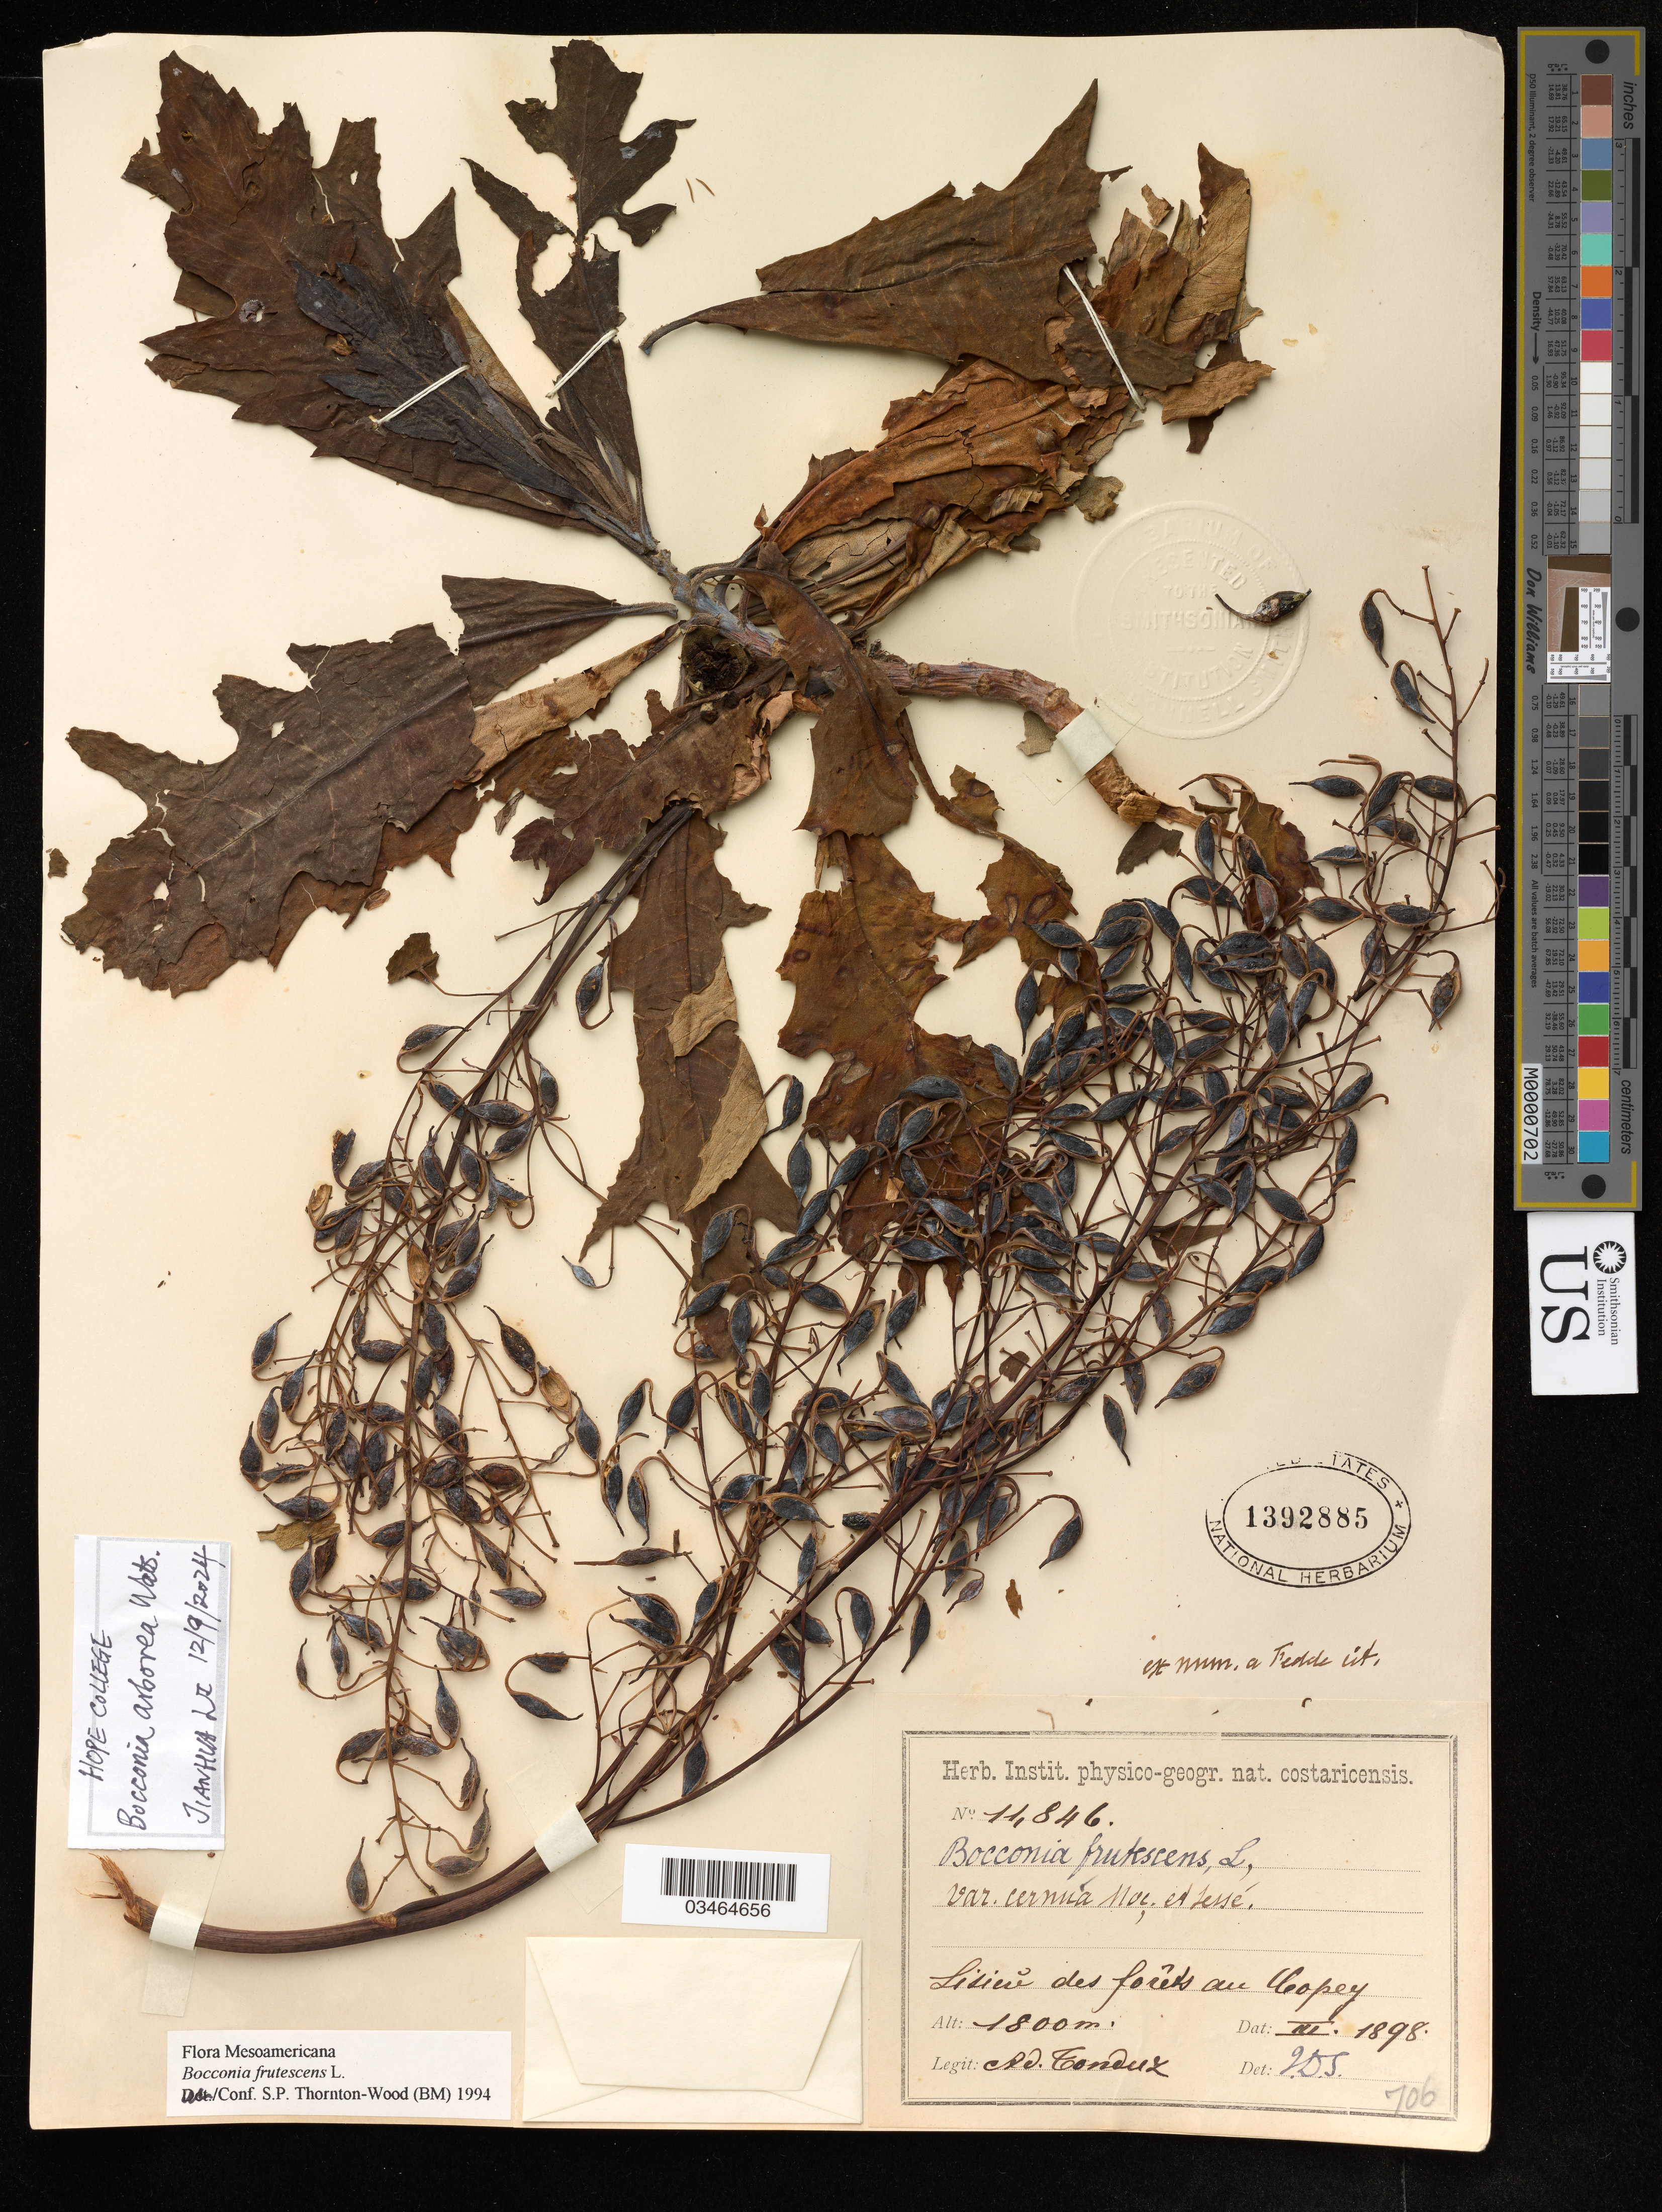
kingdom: Plantae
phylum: Tracheophyta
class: Magnoliopsida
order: Ranunculales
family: Papaveraceae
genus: Bocconia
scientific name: Bocconia arborea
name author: S. Watson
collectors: A. Tonduk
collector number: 11846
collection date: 1898-03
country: Costa Rica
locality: Lisieve des forèts au Copey.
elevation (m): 1800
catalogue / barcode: US 1392885